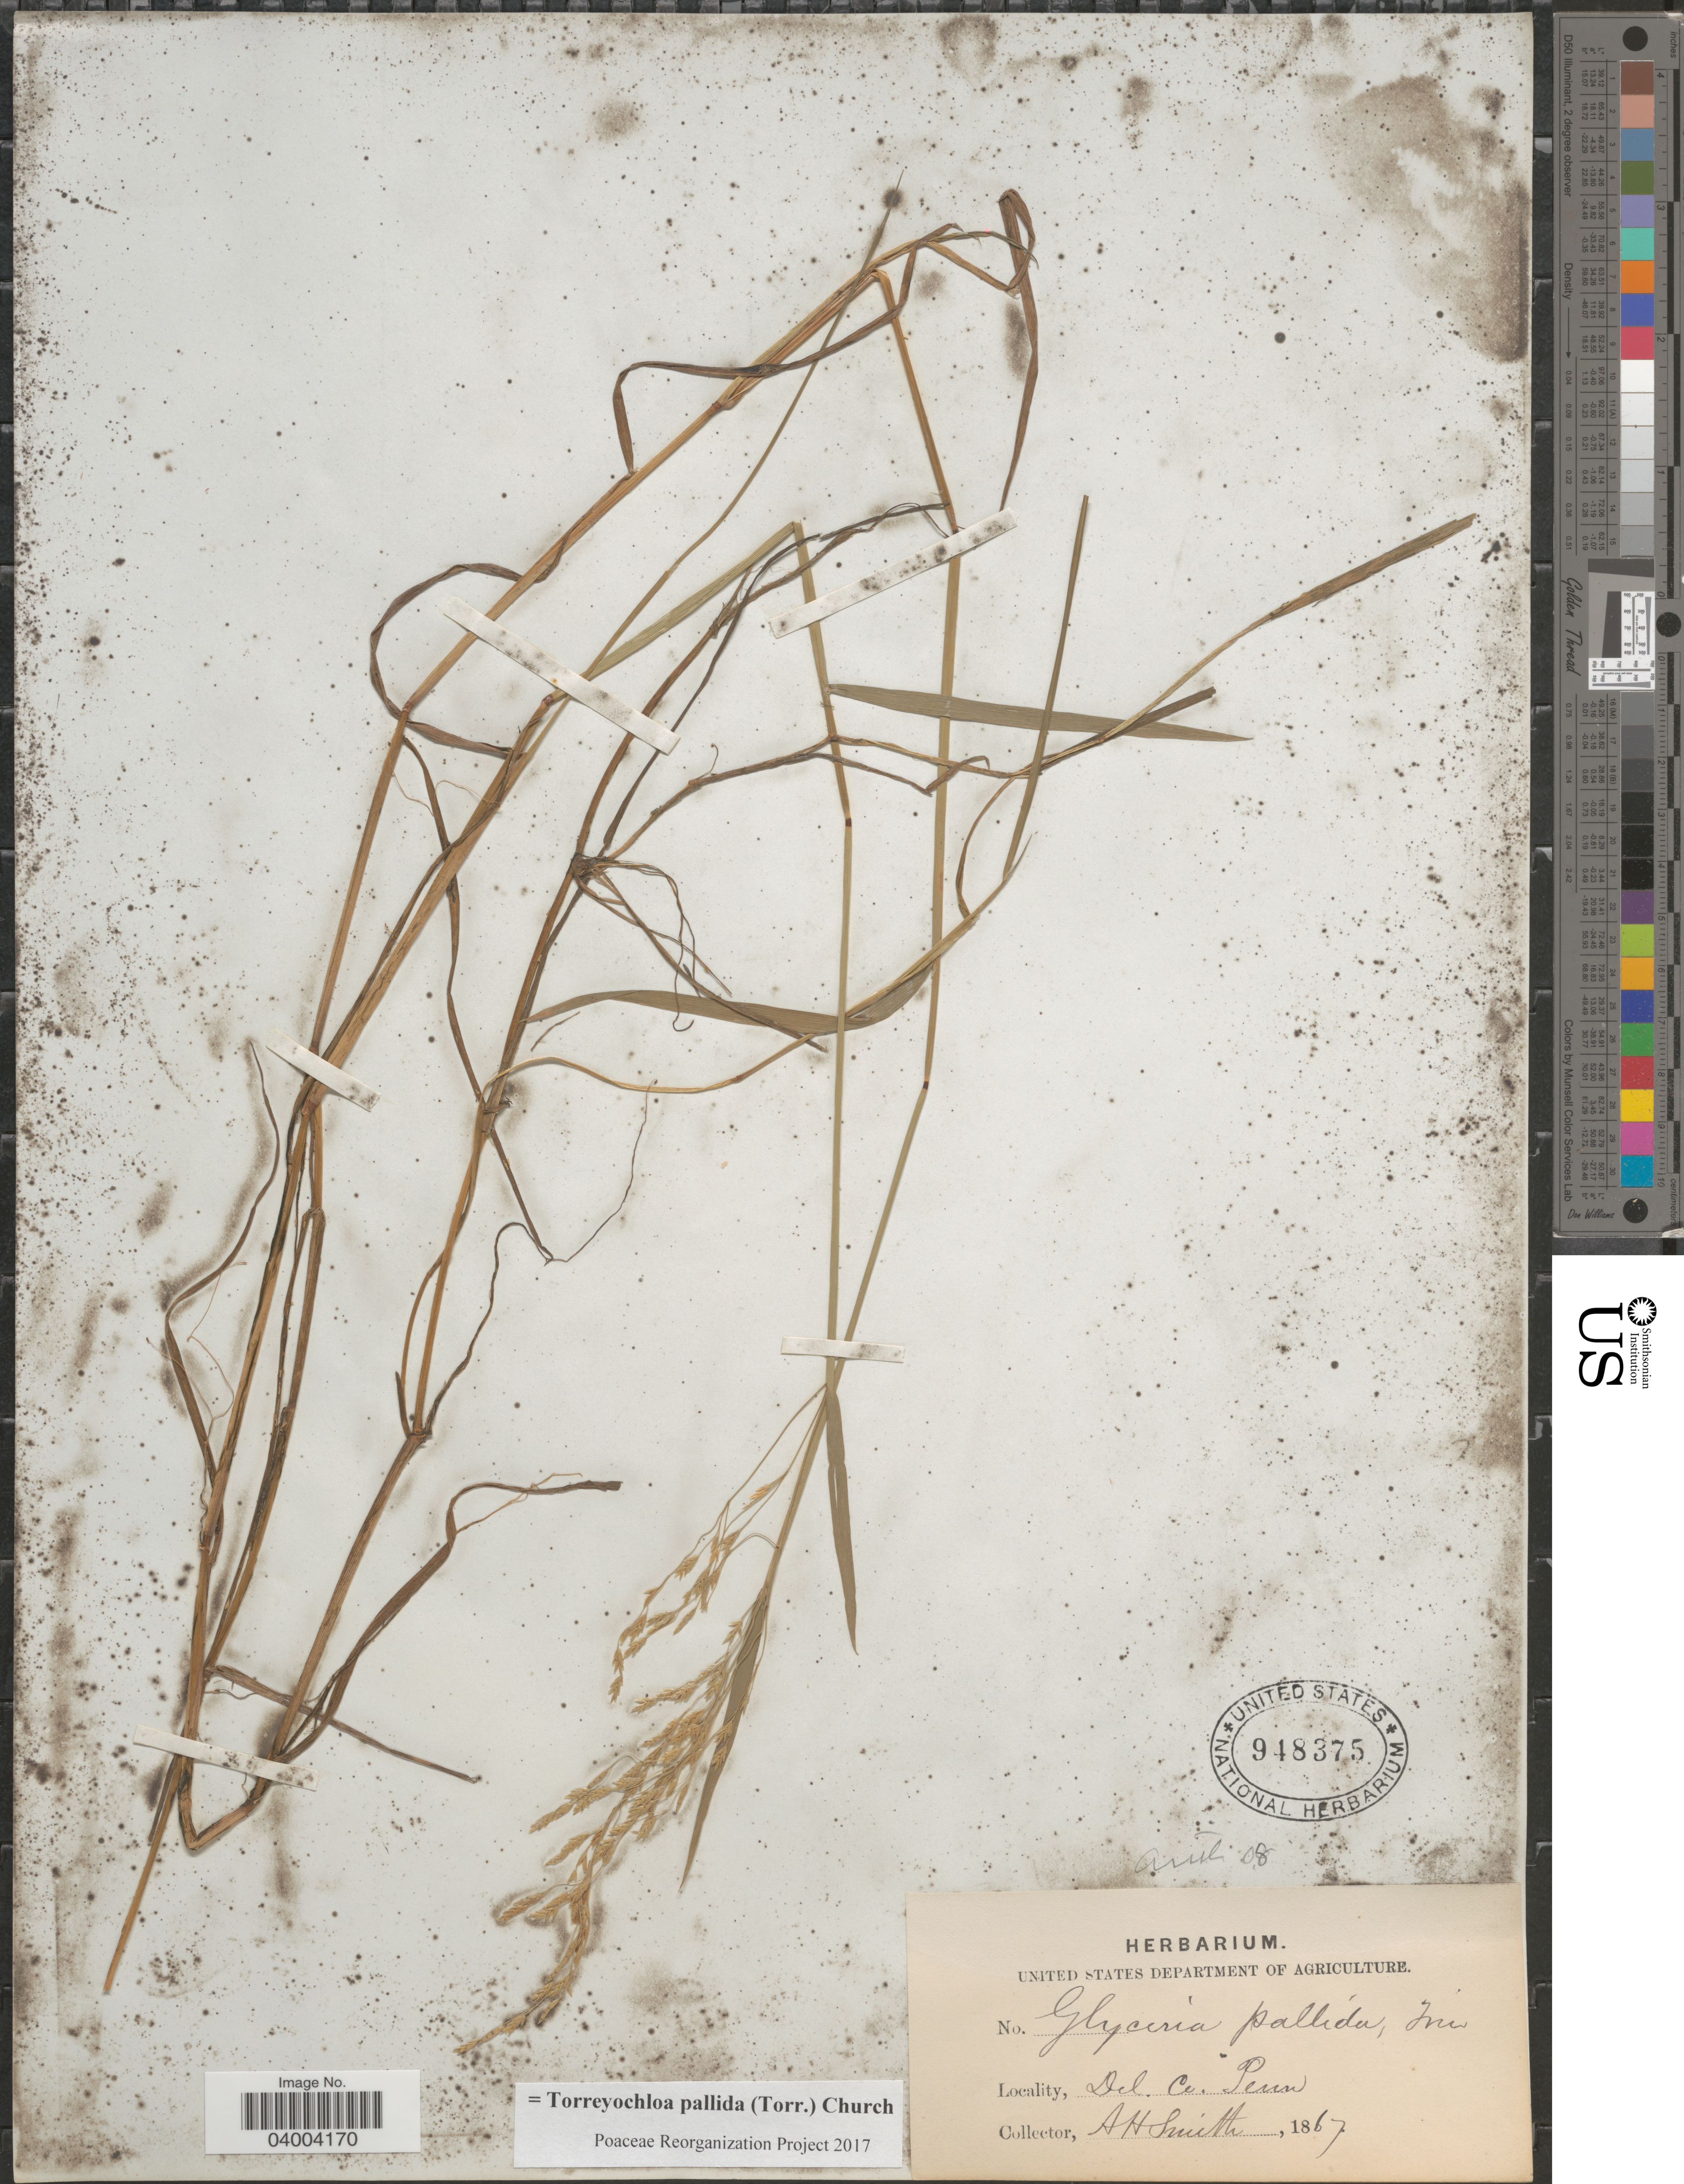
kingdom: Plantae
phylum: Tracheophyta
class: Liliopsida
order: Poales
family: Poaceae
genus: Torreyochloa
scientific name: Torreyochloa pallida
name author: (Torr.) G.L. Church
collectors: A. H. Smith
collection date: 1867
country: United States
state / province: Pennsylvania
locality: Del. Co.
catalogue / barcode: US 948375